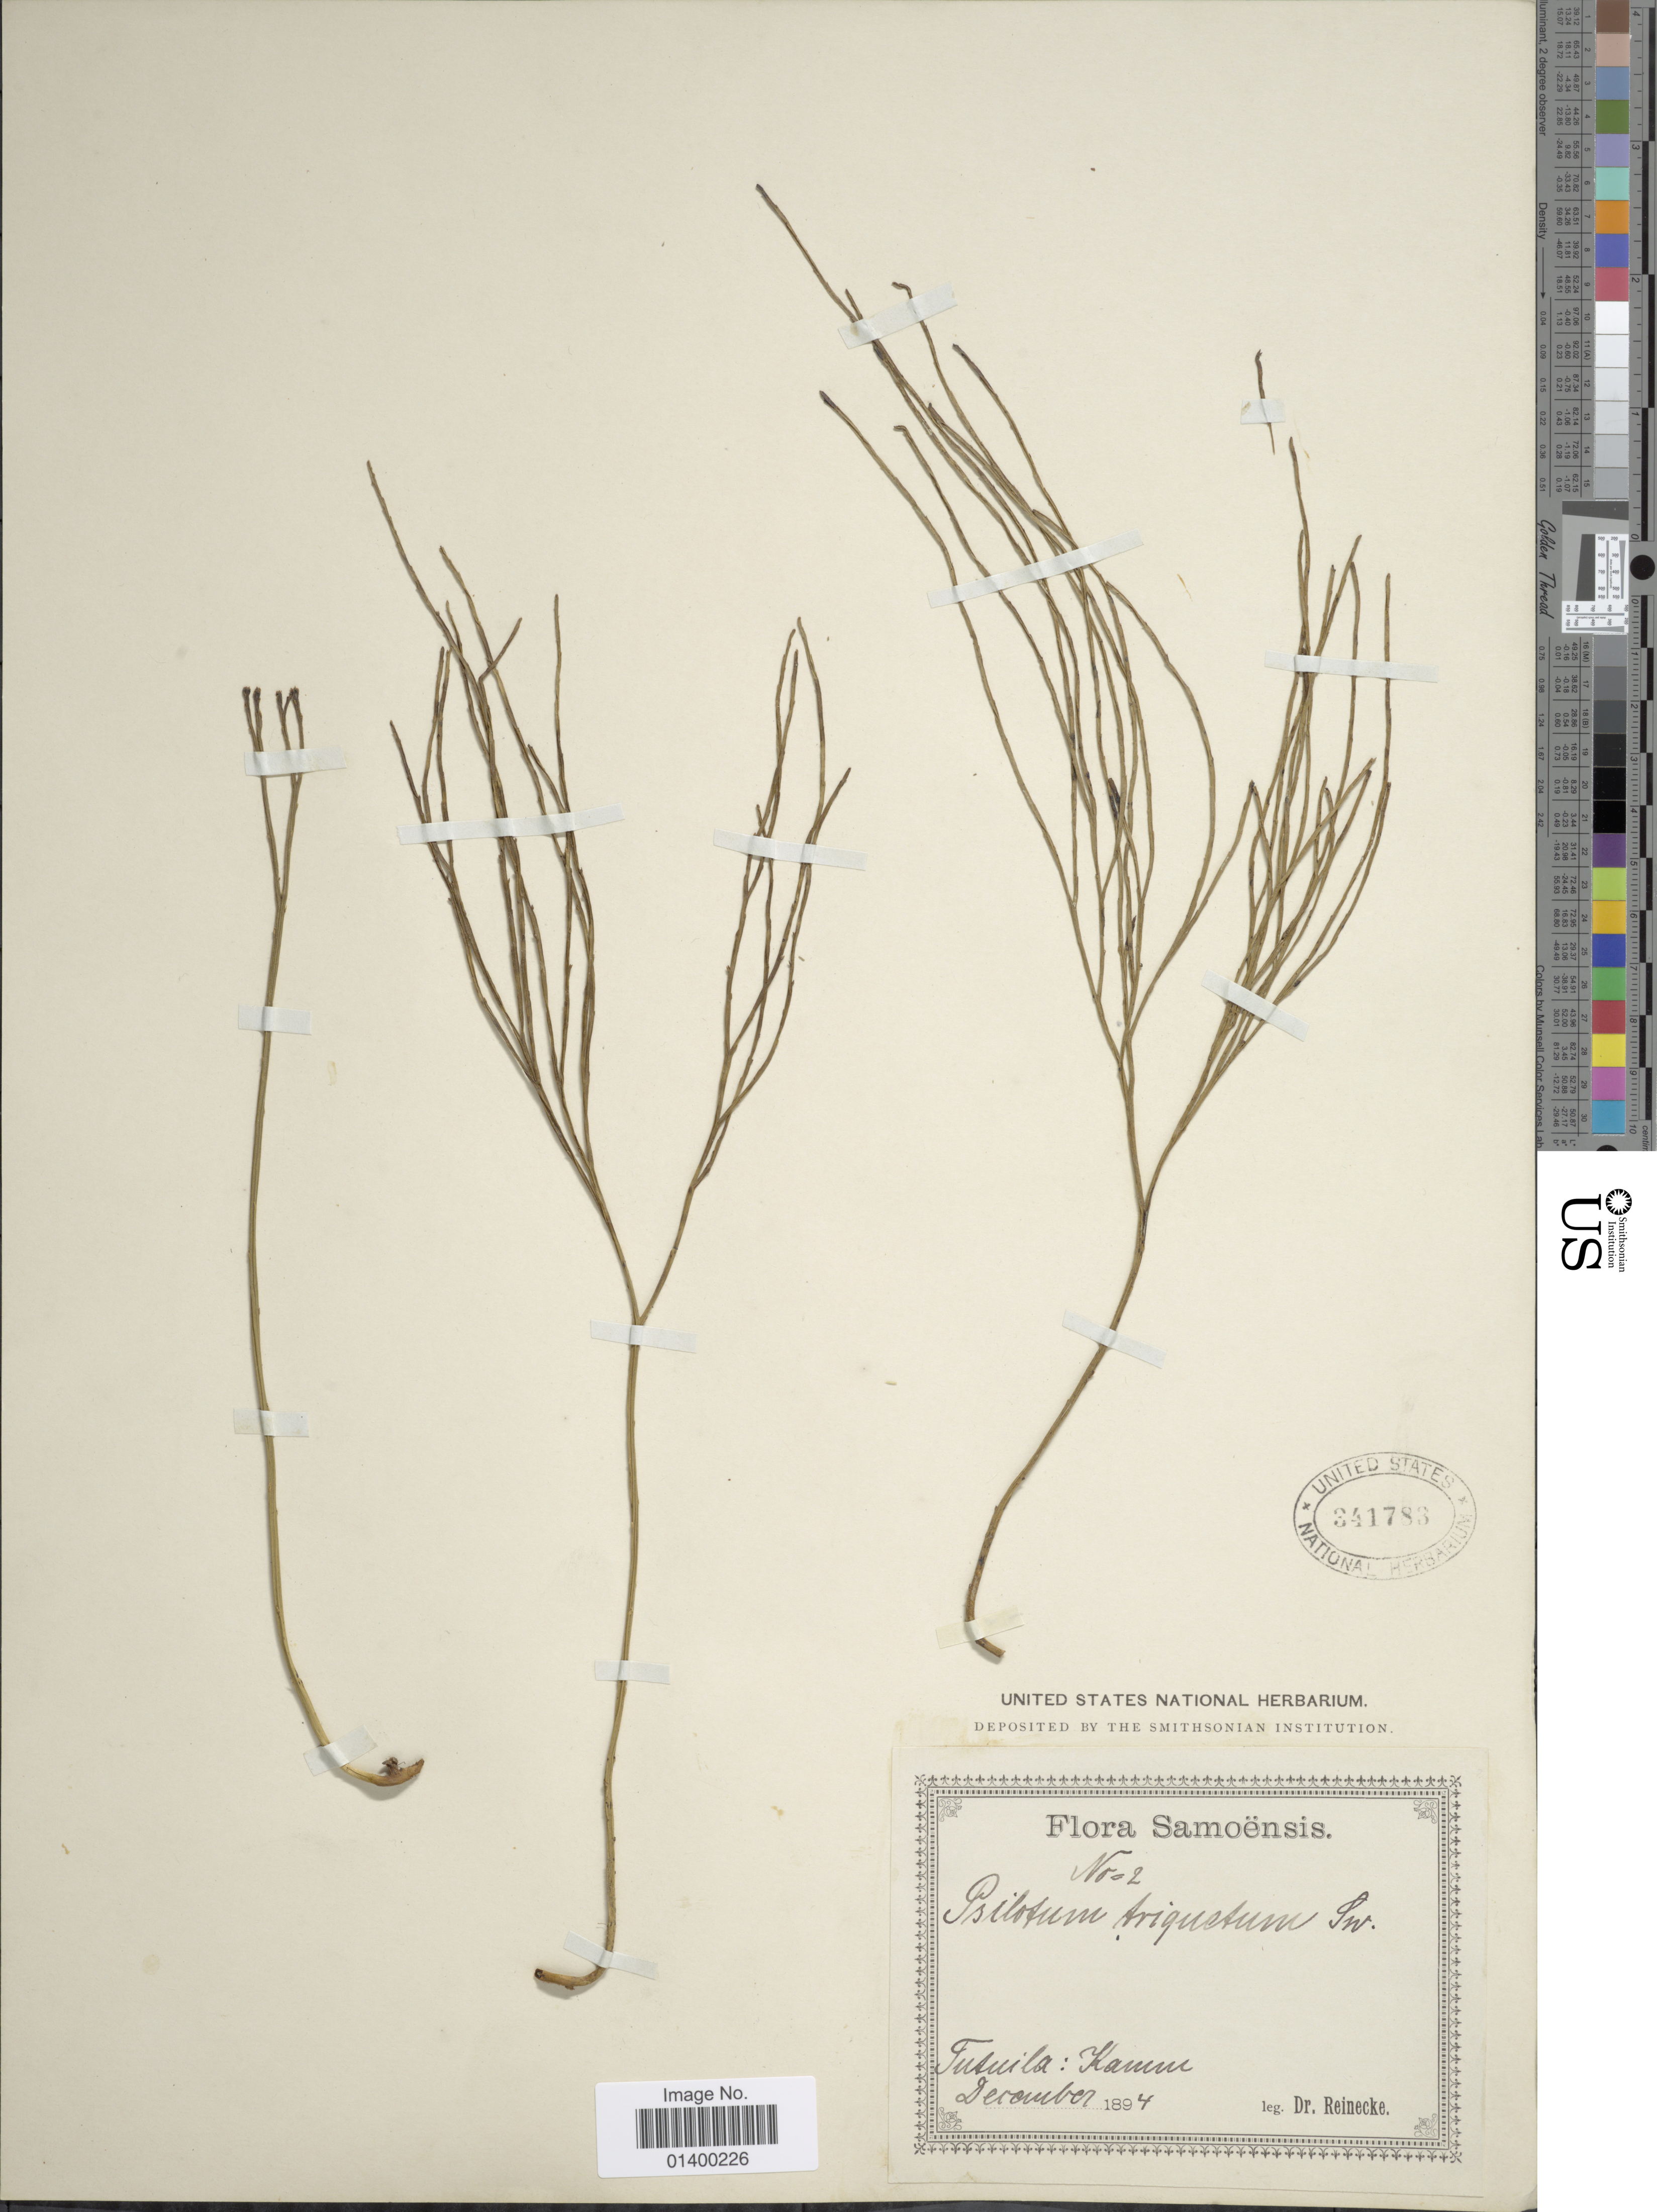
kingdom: Plantae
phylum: Tracheophyta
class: Polypodiopsida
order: Psilotales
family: Psilotaceae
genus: Psilotum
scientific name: Psilotum nudum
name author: (L.) P. Beauv.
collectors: -- Reinecke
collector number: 2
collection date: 1894-12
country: American Samoa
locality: Tutuila: Kamm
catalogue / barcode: US 341783